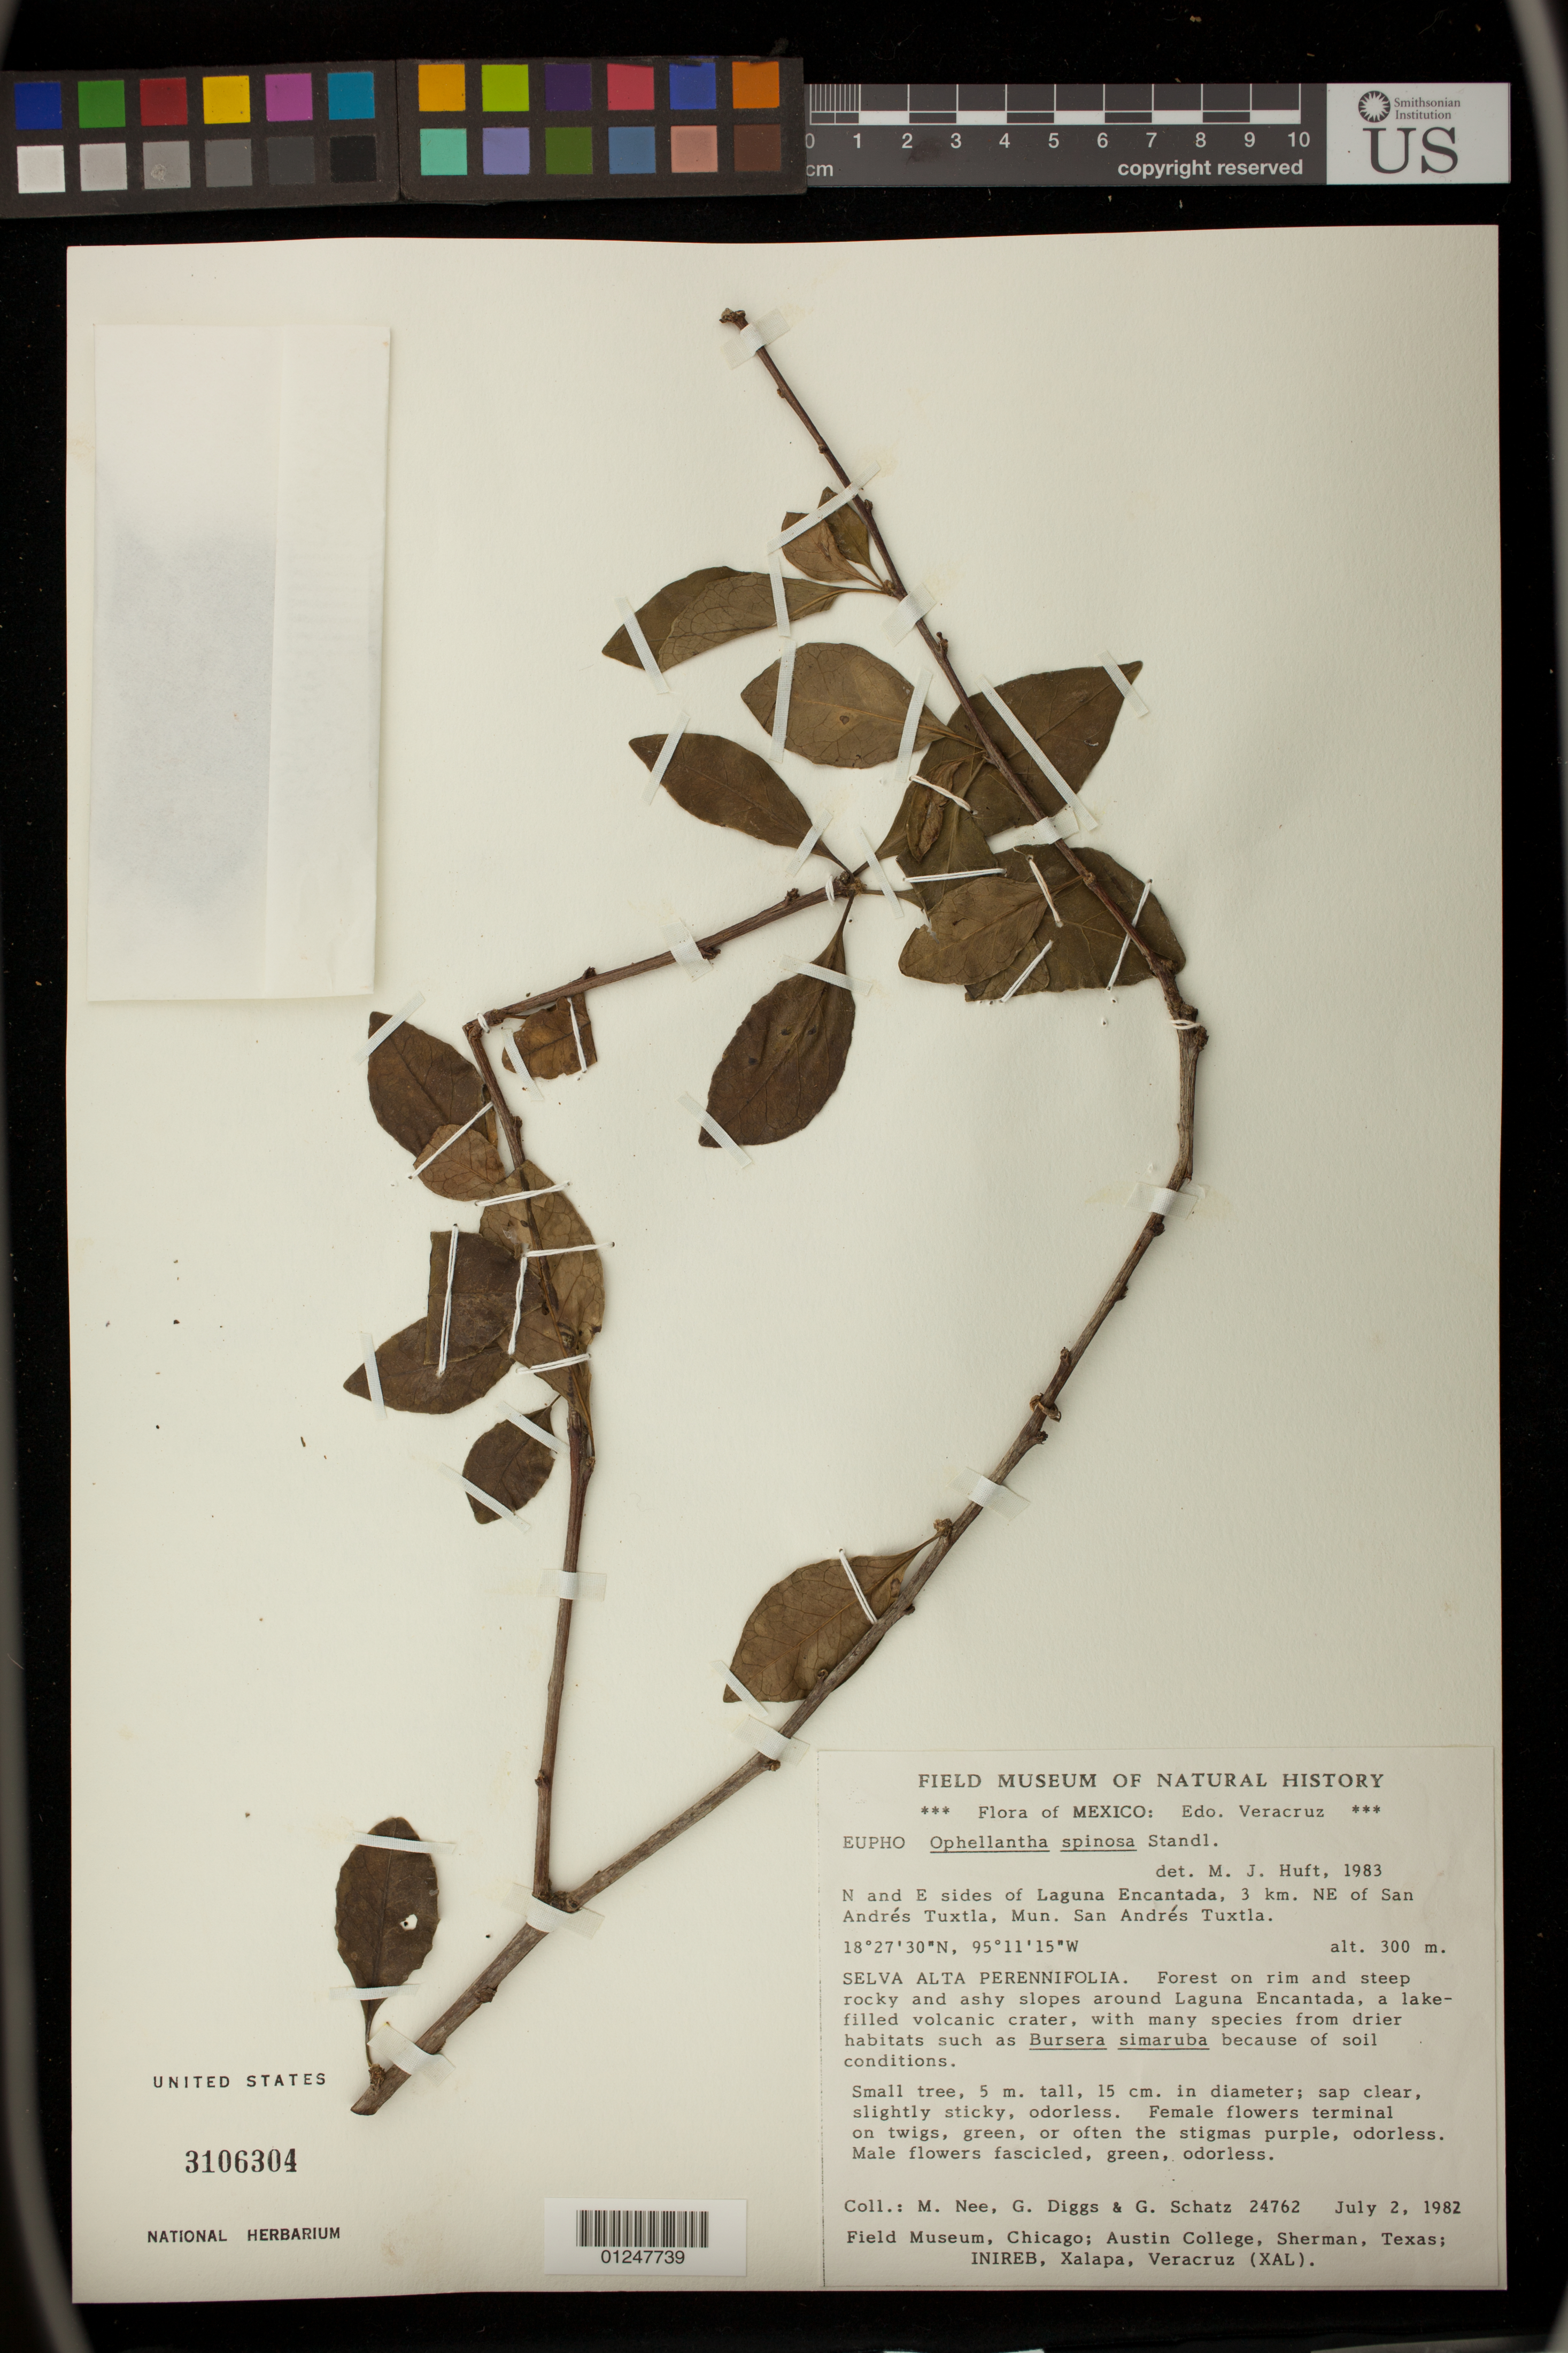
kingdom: Plantae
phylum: Tracheophyta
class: Magnoliopsida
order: Malpighiales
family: Euphorbiaceae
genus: Ophellantha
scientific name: Ophellantha spinosa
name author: Standl.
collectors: M. Nee, G. Diggs & G. Schatz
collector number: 24762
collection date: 1982-07-02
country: Mexico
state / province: Veracruz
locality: N and E sides of Laguna Encantada, 3 km. NE of San Andres Tuxtla, Mun. San Andres Tuxtla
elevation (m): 300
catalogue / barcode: US 3106304